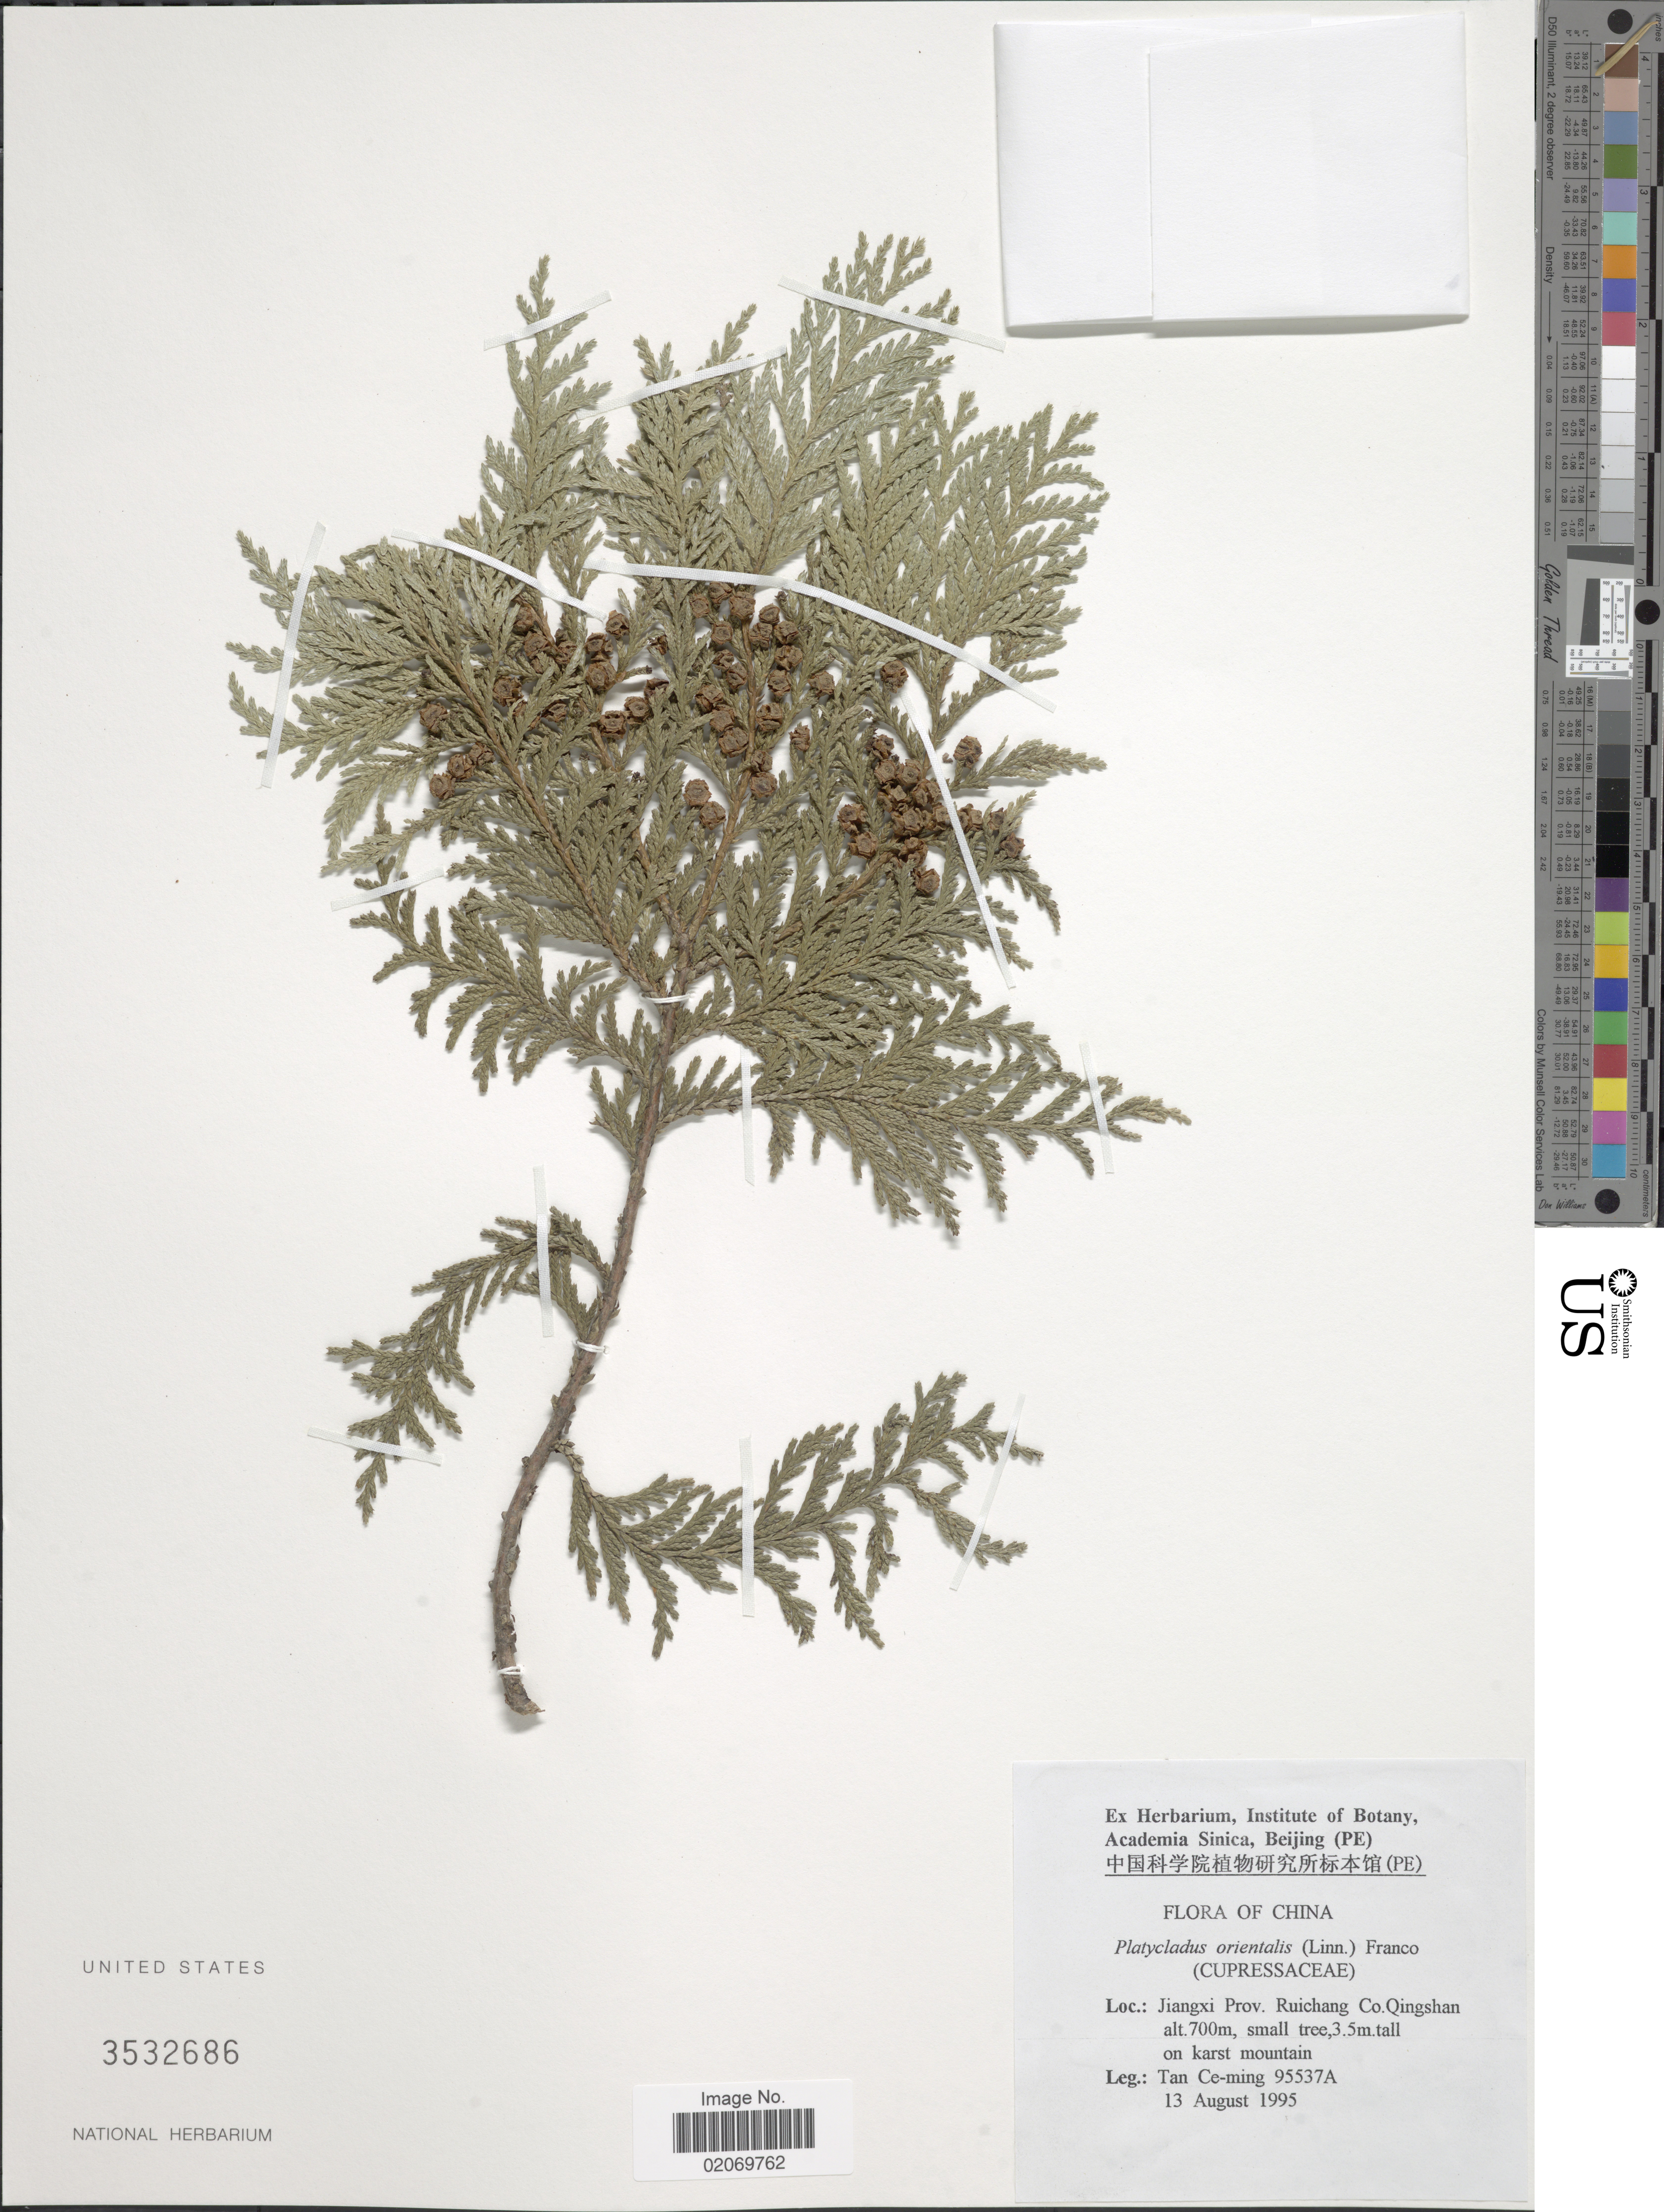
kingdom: Plantae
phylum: Tracheophyta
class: Pinopsida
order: Pinales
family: Cupressaceae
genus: Thuja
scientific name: Thuja orientalis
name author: L.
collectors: T. Ce-ming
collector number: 95537A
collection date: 1995-08-13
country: China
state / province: Jiangxi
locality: Ruichang Co. Qingshan, on karst mountain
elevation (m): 700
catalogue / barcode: US 3532686